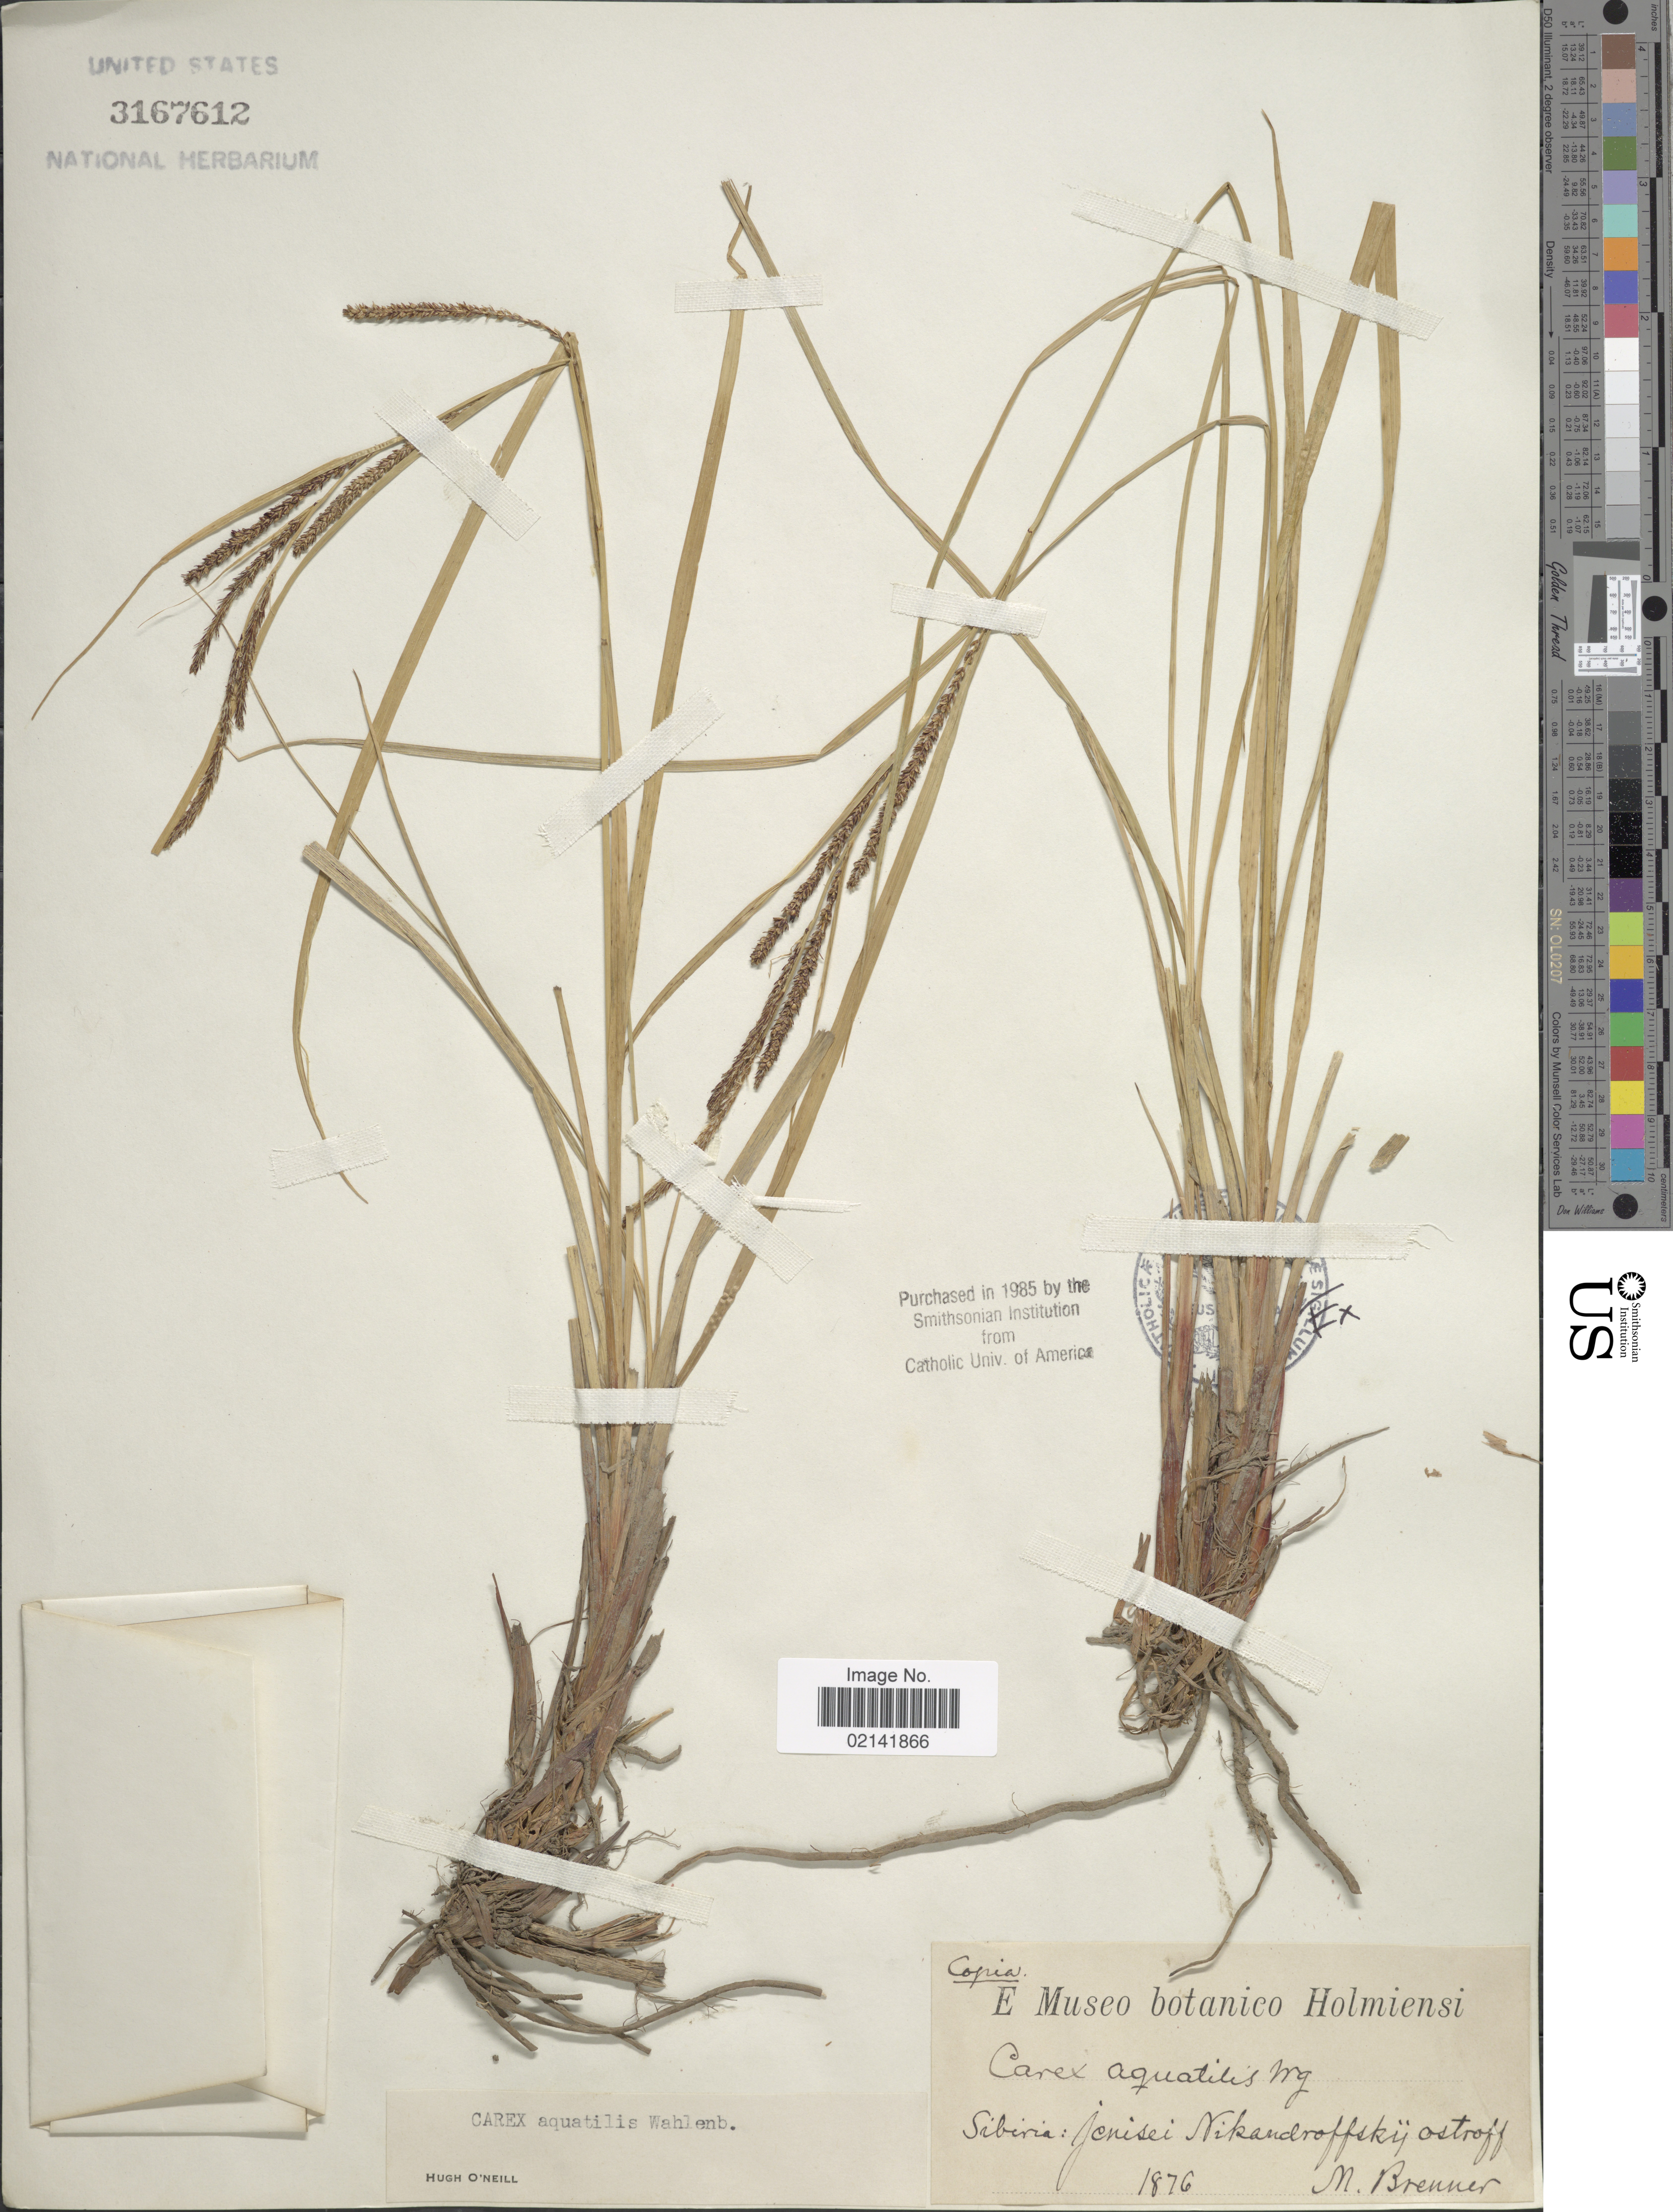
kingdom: Plantae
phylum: Tracheophyta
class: Liliopsida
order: Poales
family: Cyperaceae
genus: Carex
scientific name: Carex aquatilis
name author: Wahlenb.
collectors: M. Brenner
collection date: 1876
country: Russian Federation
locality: Sibiria: Jenisei Nikandroffsky ostroff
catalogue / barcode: US 3167612